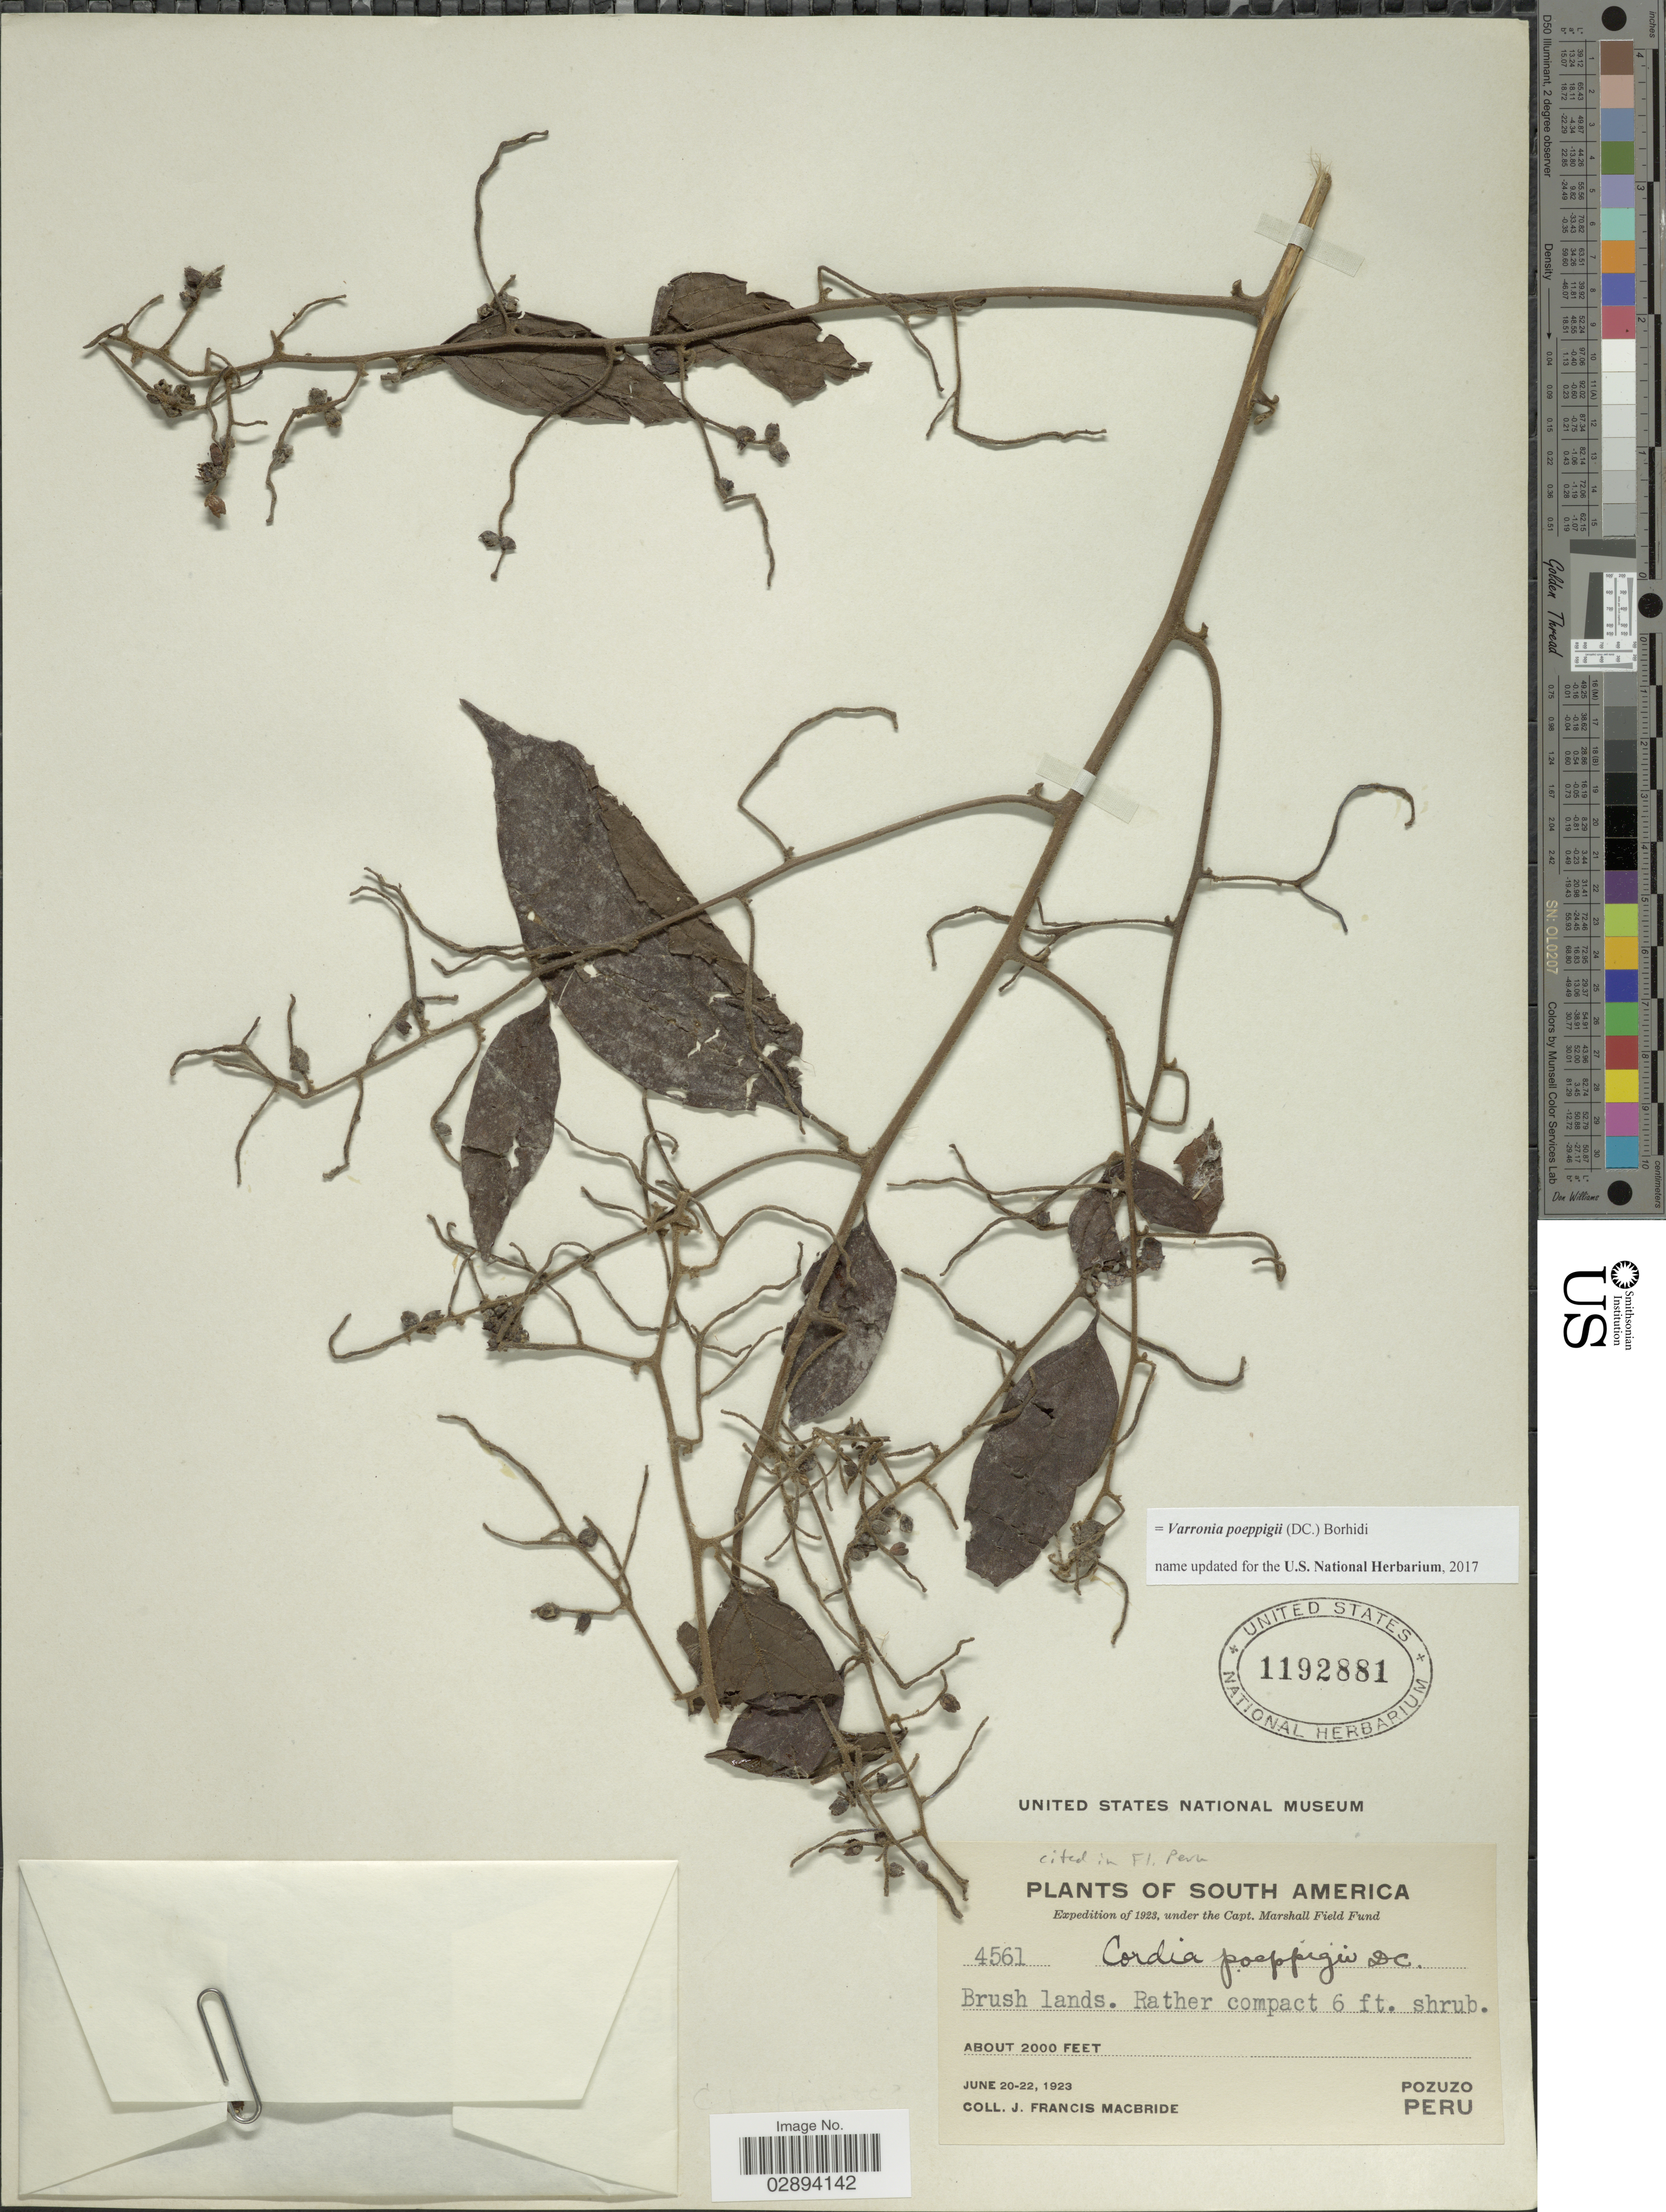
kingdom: Plantae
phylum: Tracheophyta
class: Magnoliopsida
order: Boraginales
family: Cordiaceae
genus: Varronia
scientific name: Varronia poeppigii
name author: (DC.) Borhidi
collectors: J. F. Macbride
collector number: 4561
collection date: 1923-06-20/1923-06-22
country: Peru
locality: Pozuzo.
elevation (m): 610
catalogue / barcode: US 1192881